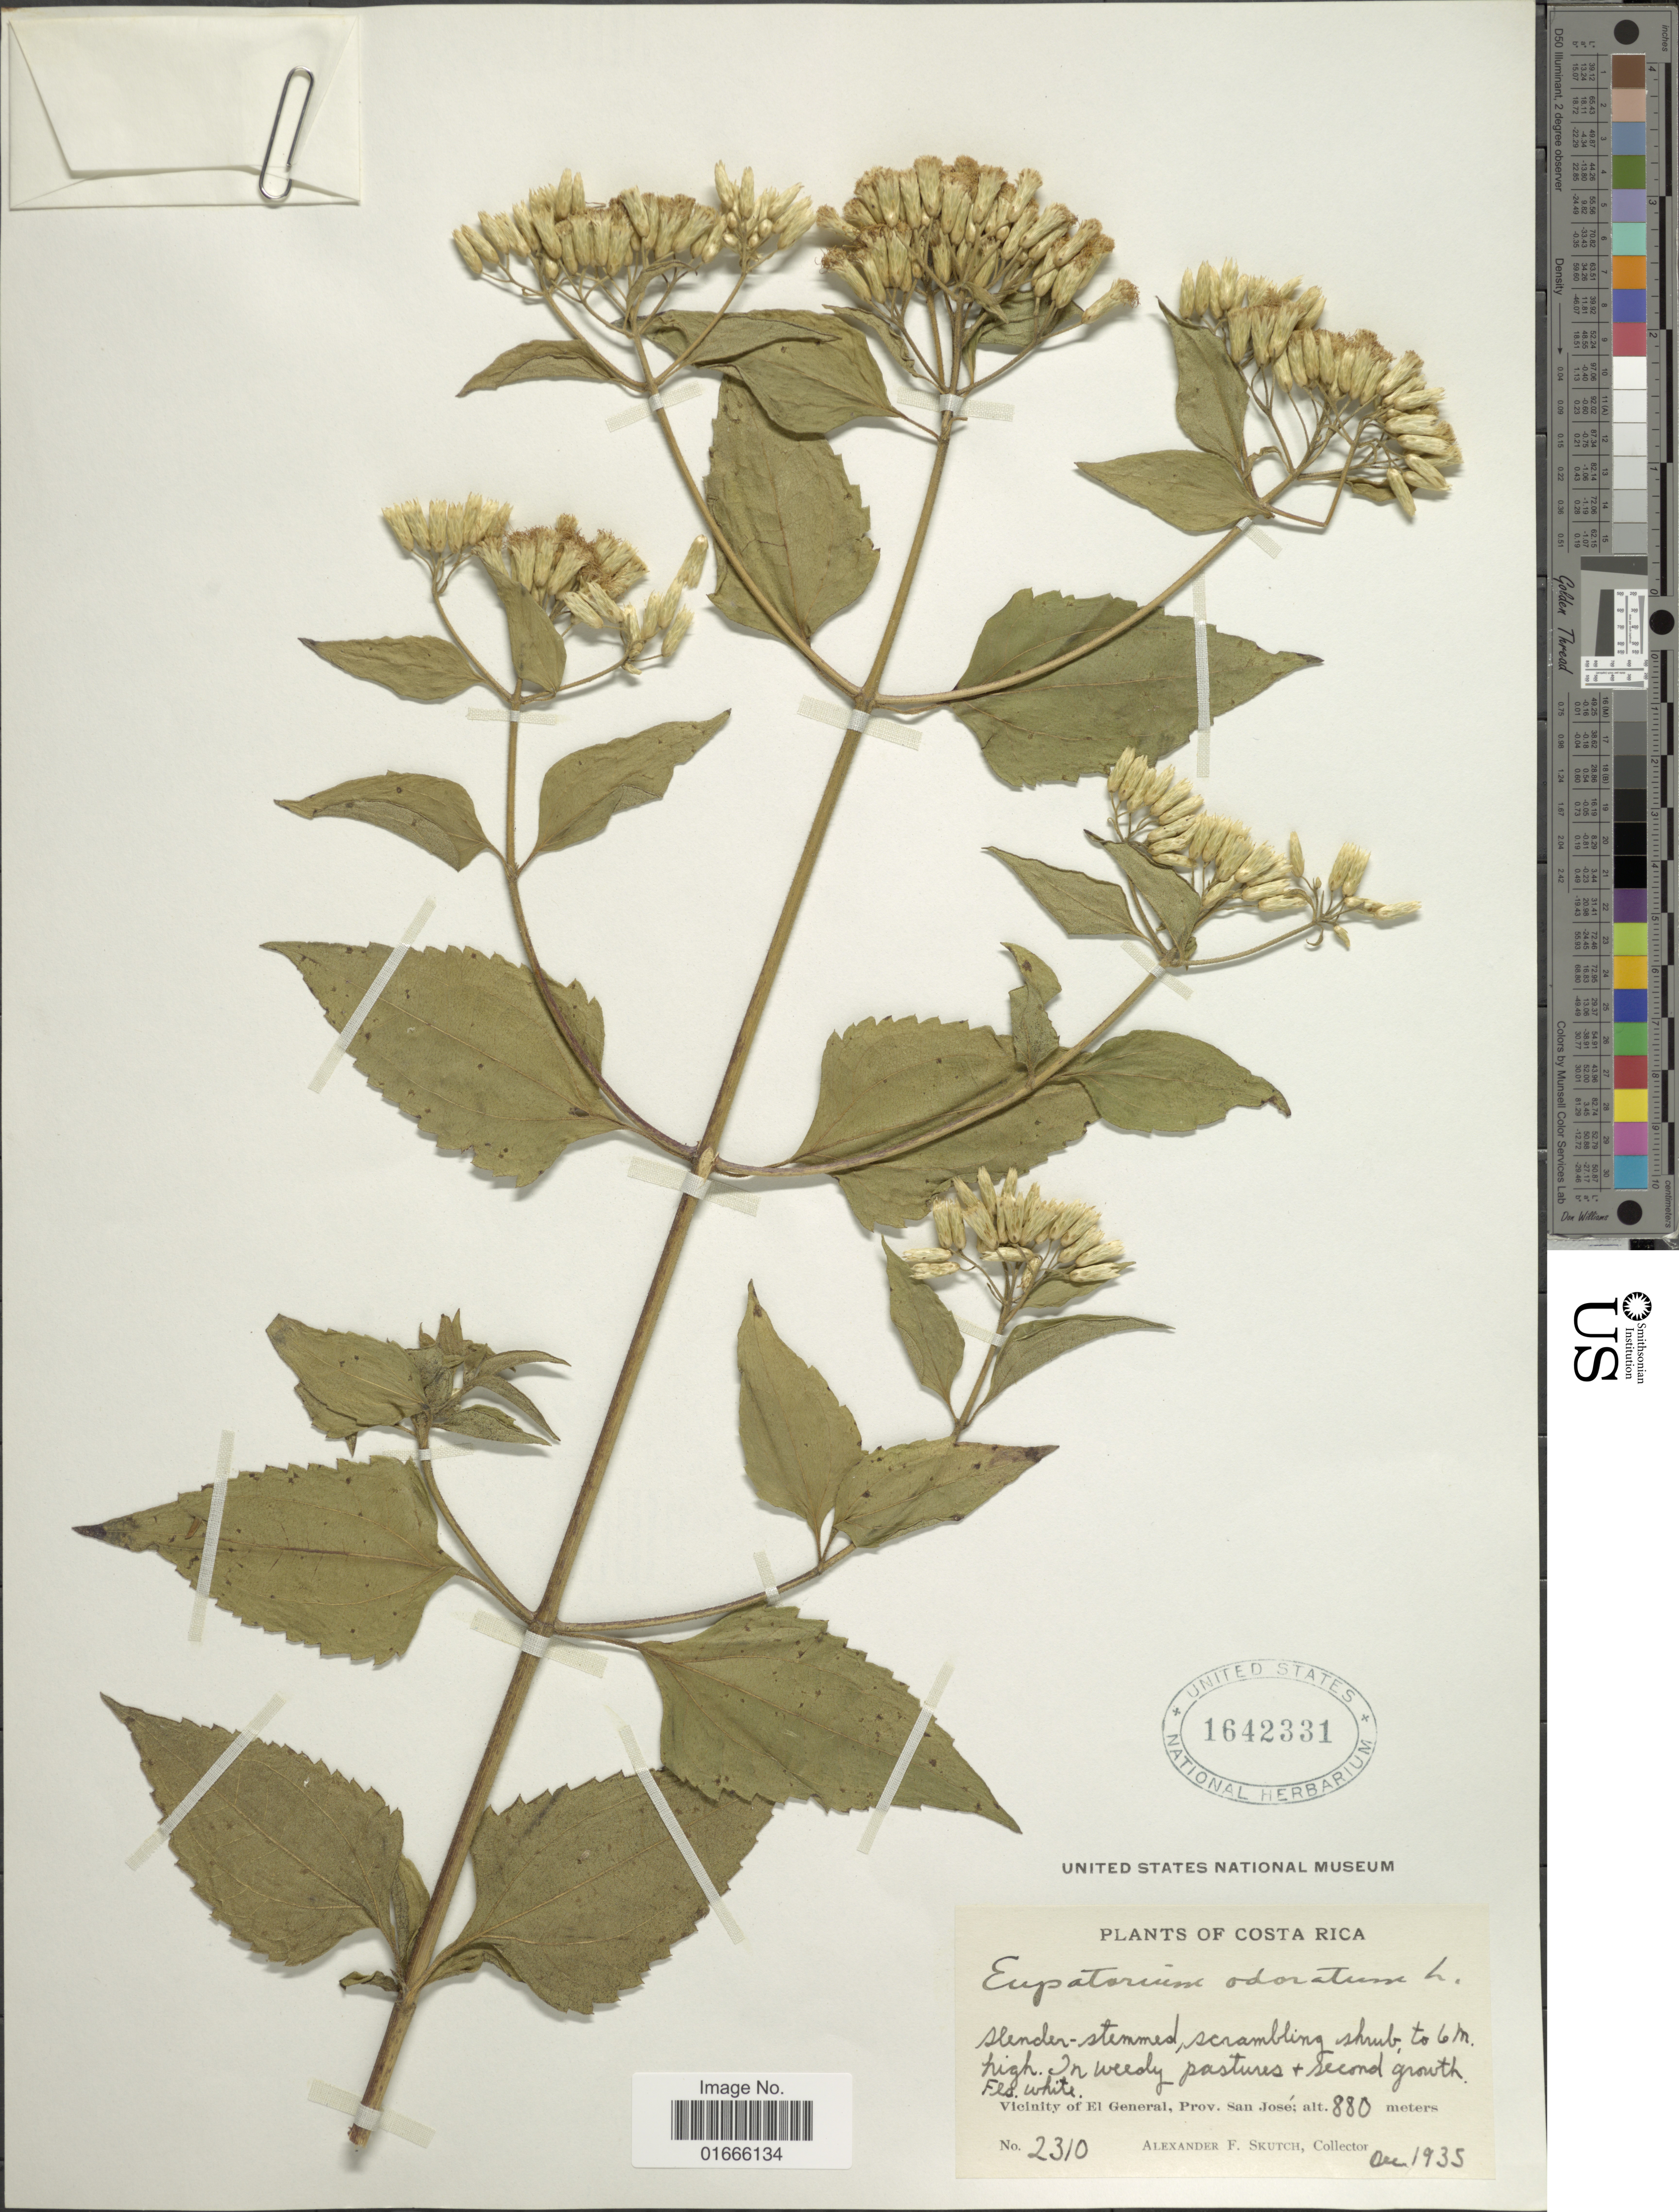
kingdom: Plantae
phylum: Tracheophyta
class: Magnoliopsida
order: Asterales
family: Asteraceae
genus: Chromolaena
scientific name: Chromolaena odorata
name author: (L.) R.M. King & H. Rob.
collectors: A. F. Skutch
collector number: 2310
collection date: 1935-12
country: Costa Rica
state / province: San José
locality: Vicinity of El General, Prov. San Jose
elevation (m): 880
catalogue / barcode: US 1642331